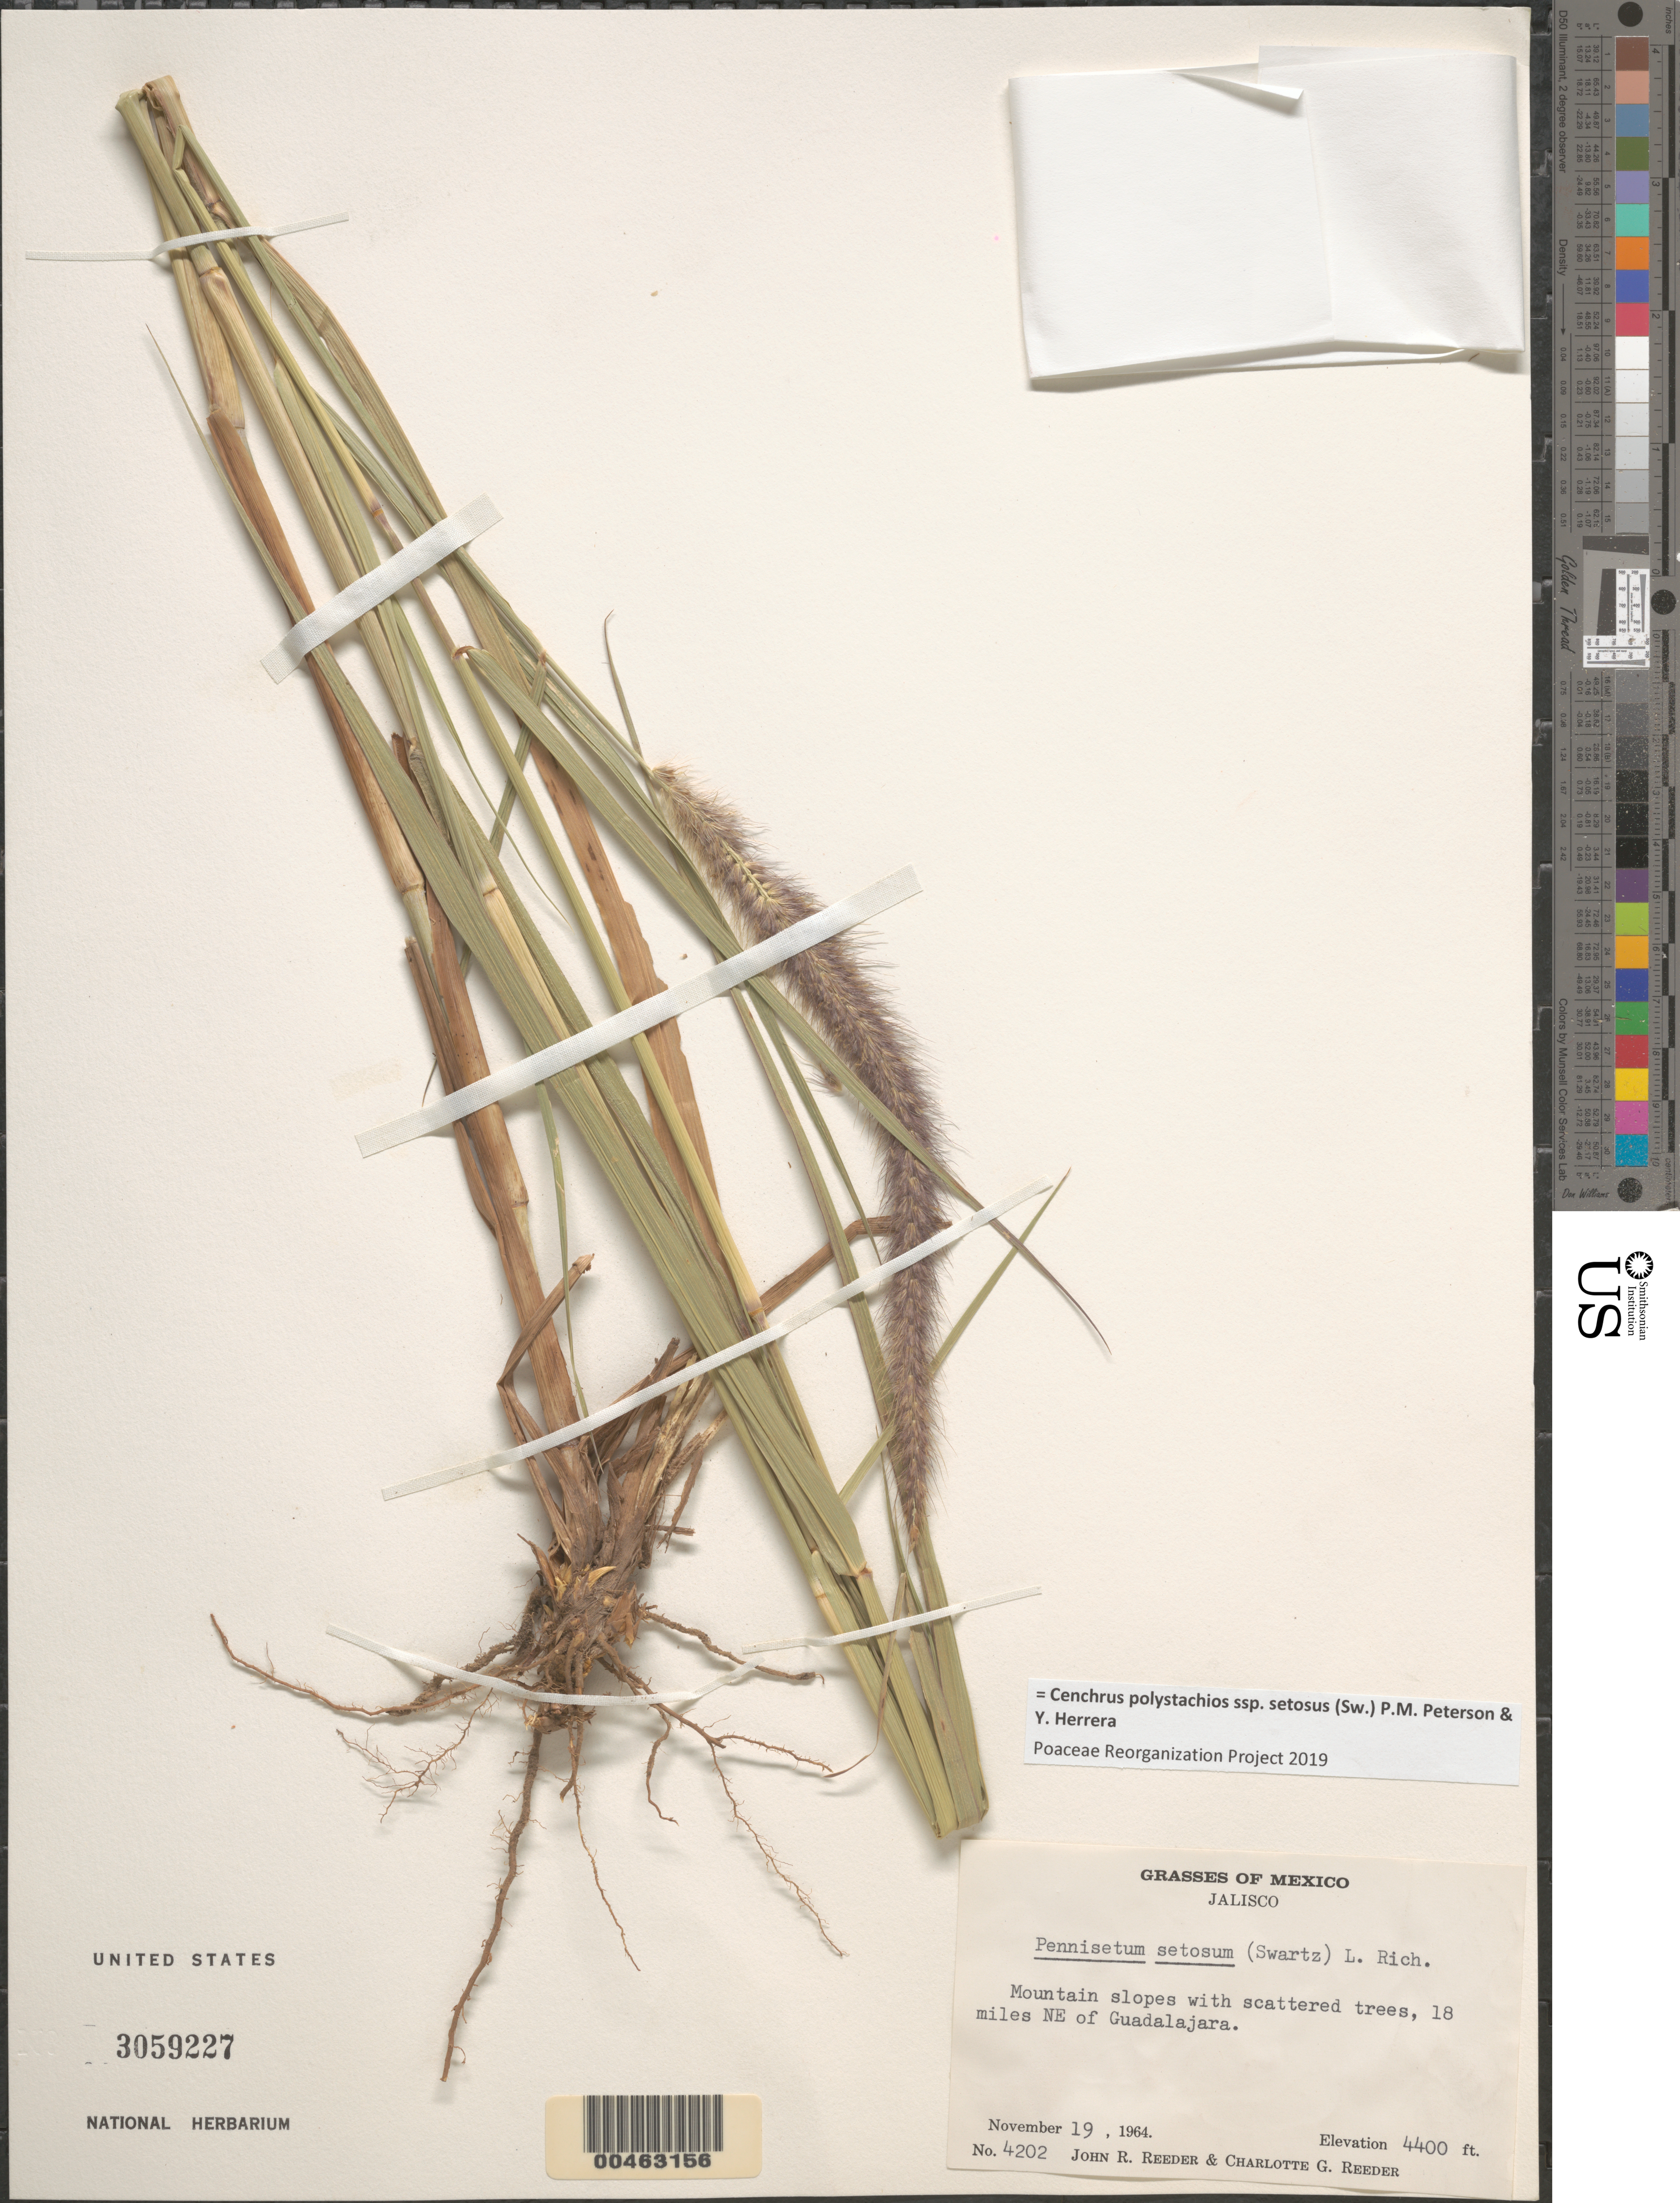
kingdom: Plantae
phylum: Tracheophyta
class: Liliopsida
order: Poales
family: Poaceae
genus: Cenchrus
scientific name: Cenchrus polystachios subsp. setosus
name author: (Sw.) P.M. Peterson & Y. Herrera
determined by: Poaceae Reorganization Project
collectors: J. R. Reeder & C. G. Reeder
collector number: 4202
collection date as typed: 19 Nov 1964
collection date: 1964-11-19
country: Mexico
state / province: Jalisco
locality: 18 mi NE of Guadalajara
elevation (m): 1341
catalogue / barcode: US 3059227